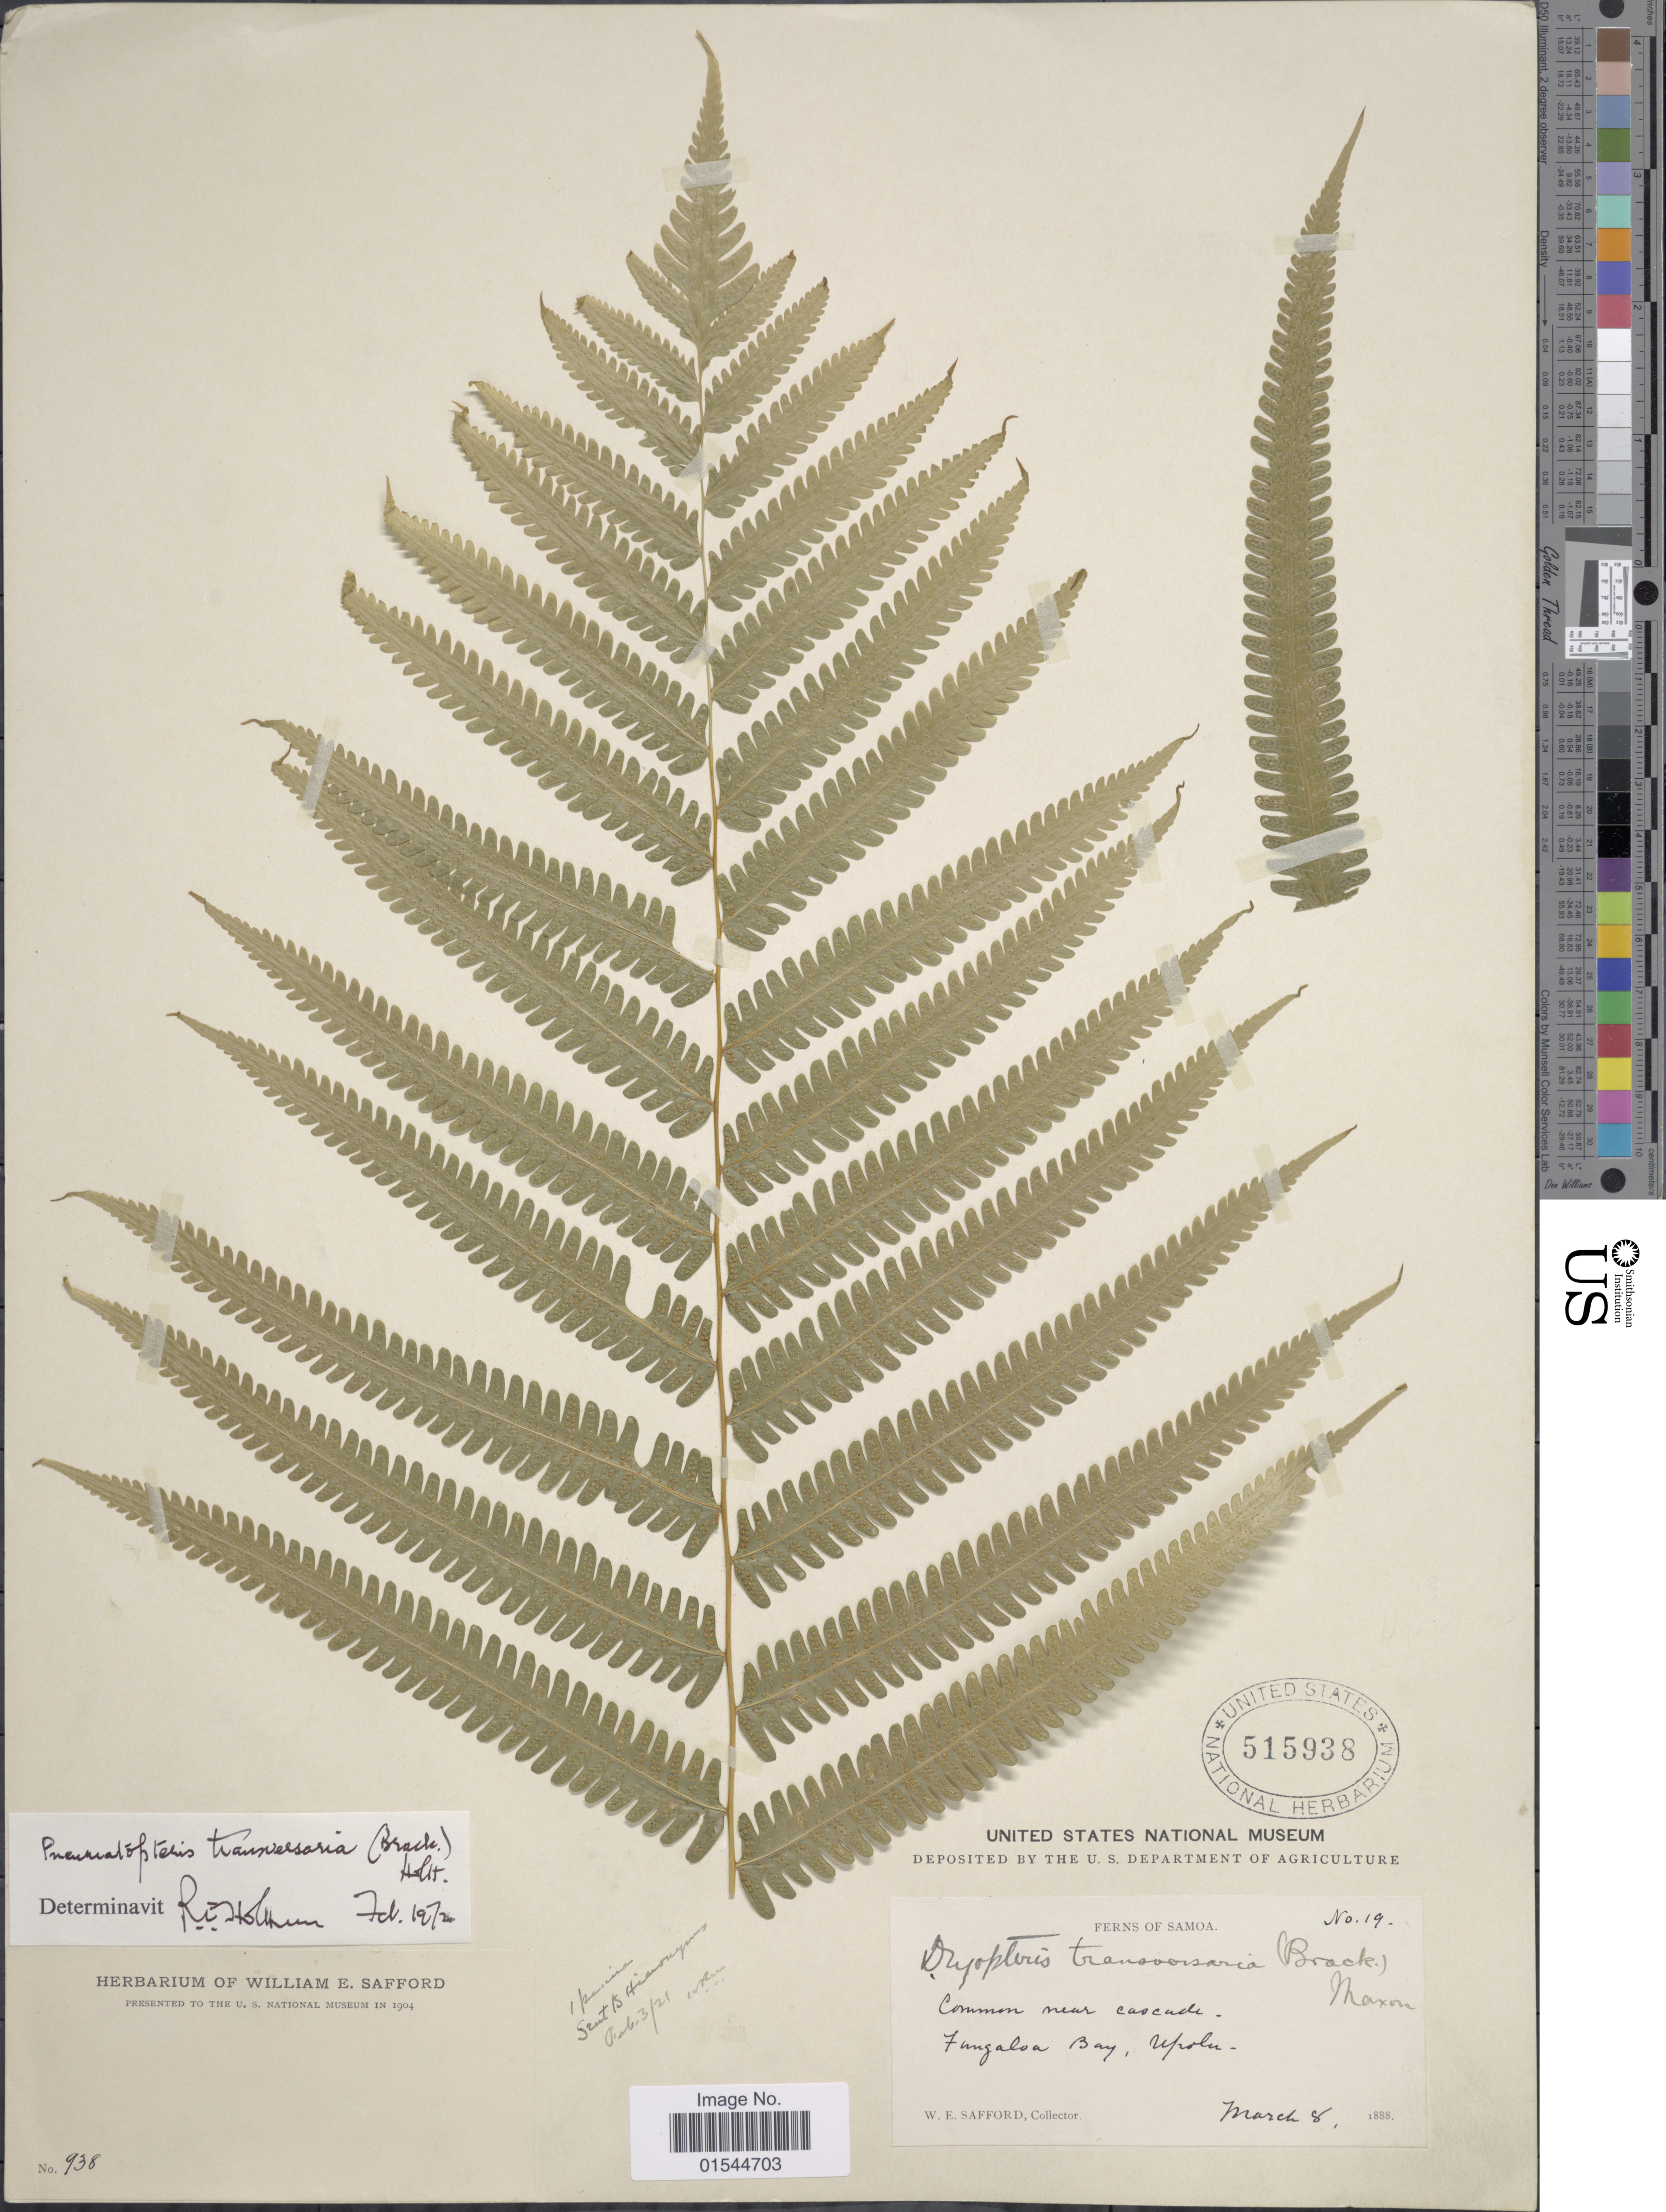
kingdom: Plantae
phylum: Tracheophyta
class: Polypodiopsida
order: Polypodiales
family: Thelypteridaceae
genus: Pneumatopteris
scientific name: Pneumatopteris transversaria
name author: (Brack.) Holttum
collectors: W. E. Safford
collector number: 19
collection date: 1888-03-08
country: Samoa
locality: Samoa, near cascade, Fungaloa Bay, Upolu [interpreted]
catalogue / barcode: US 515938